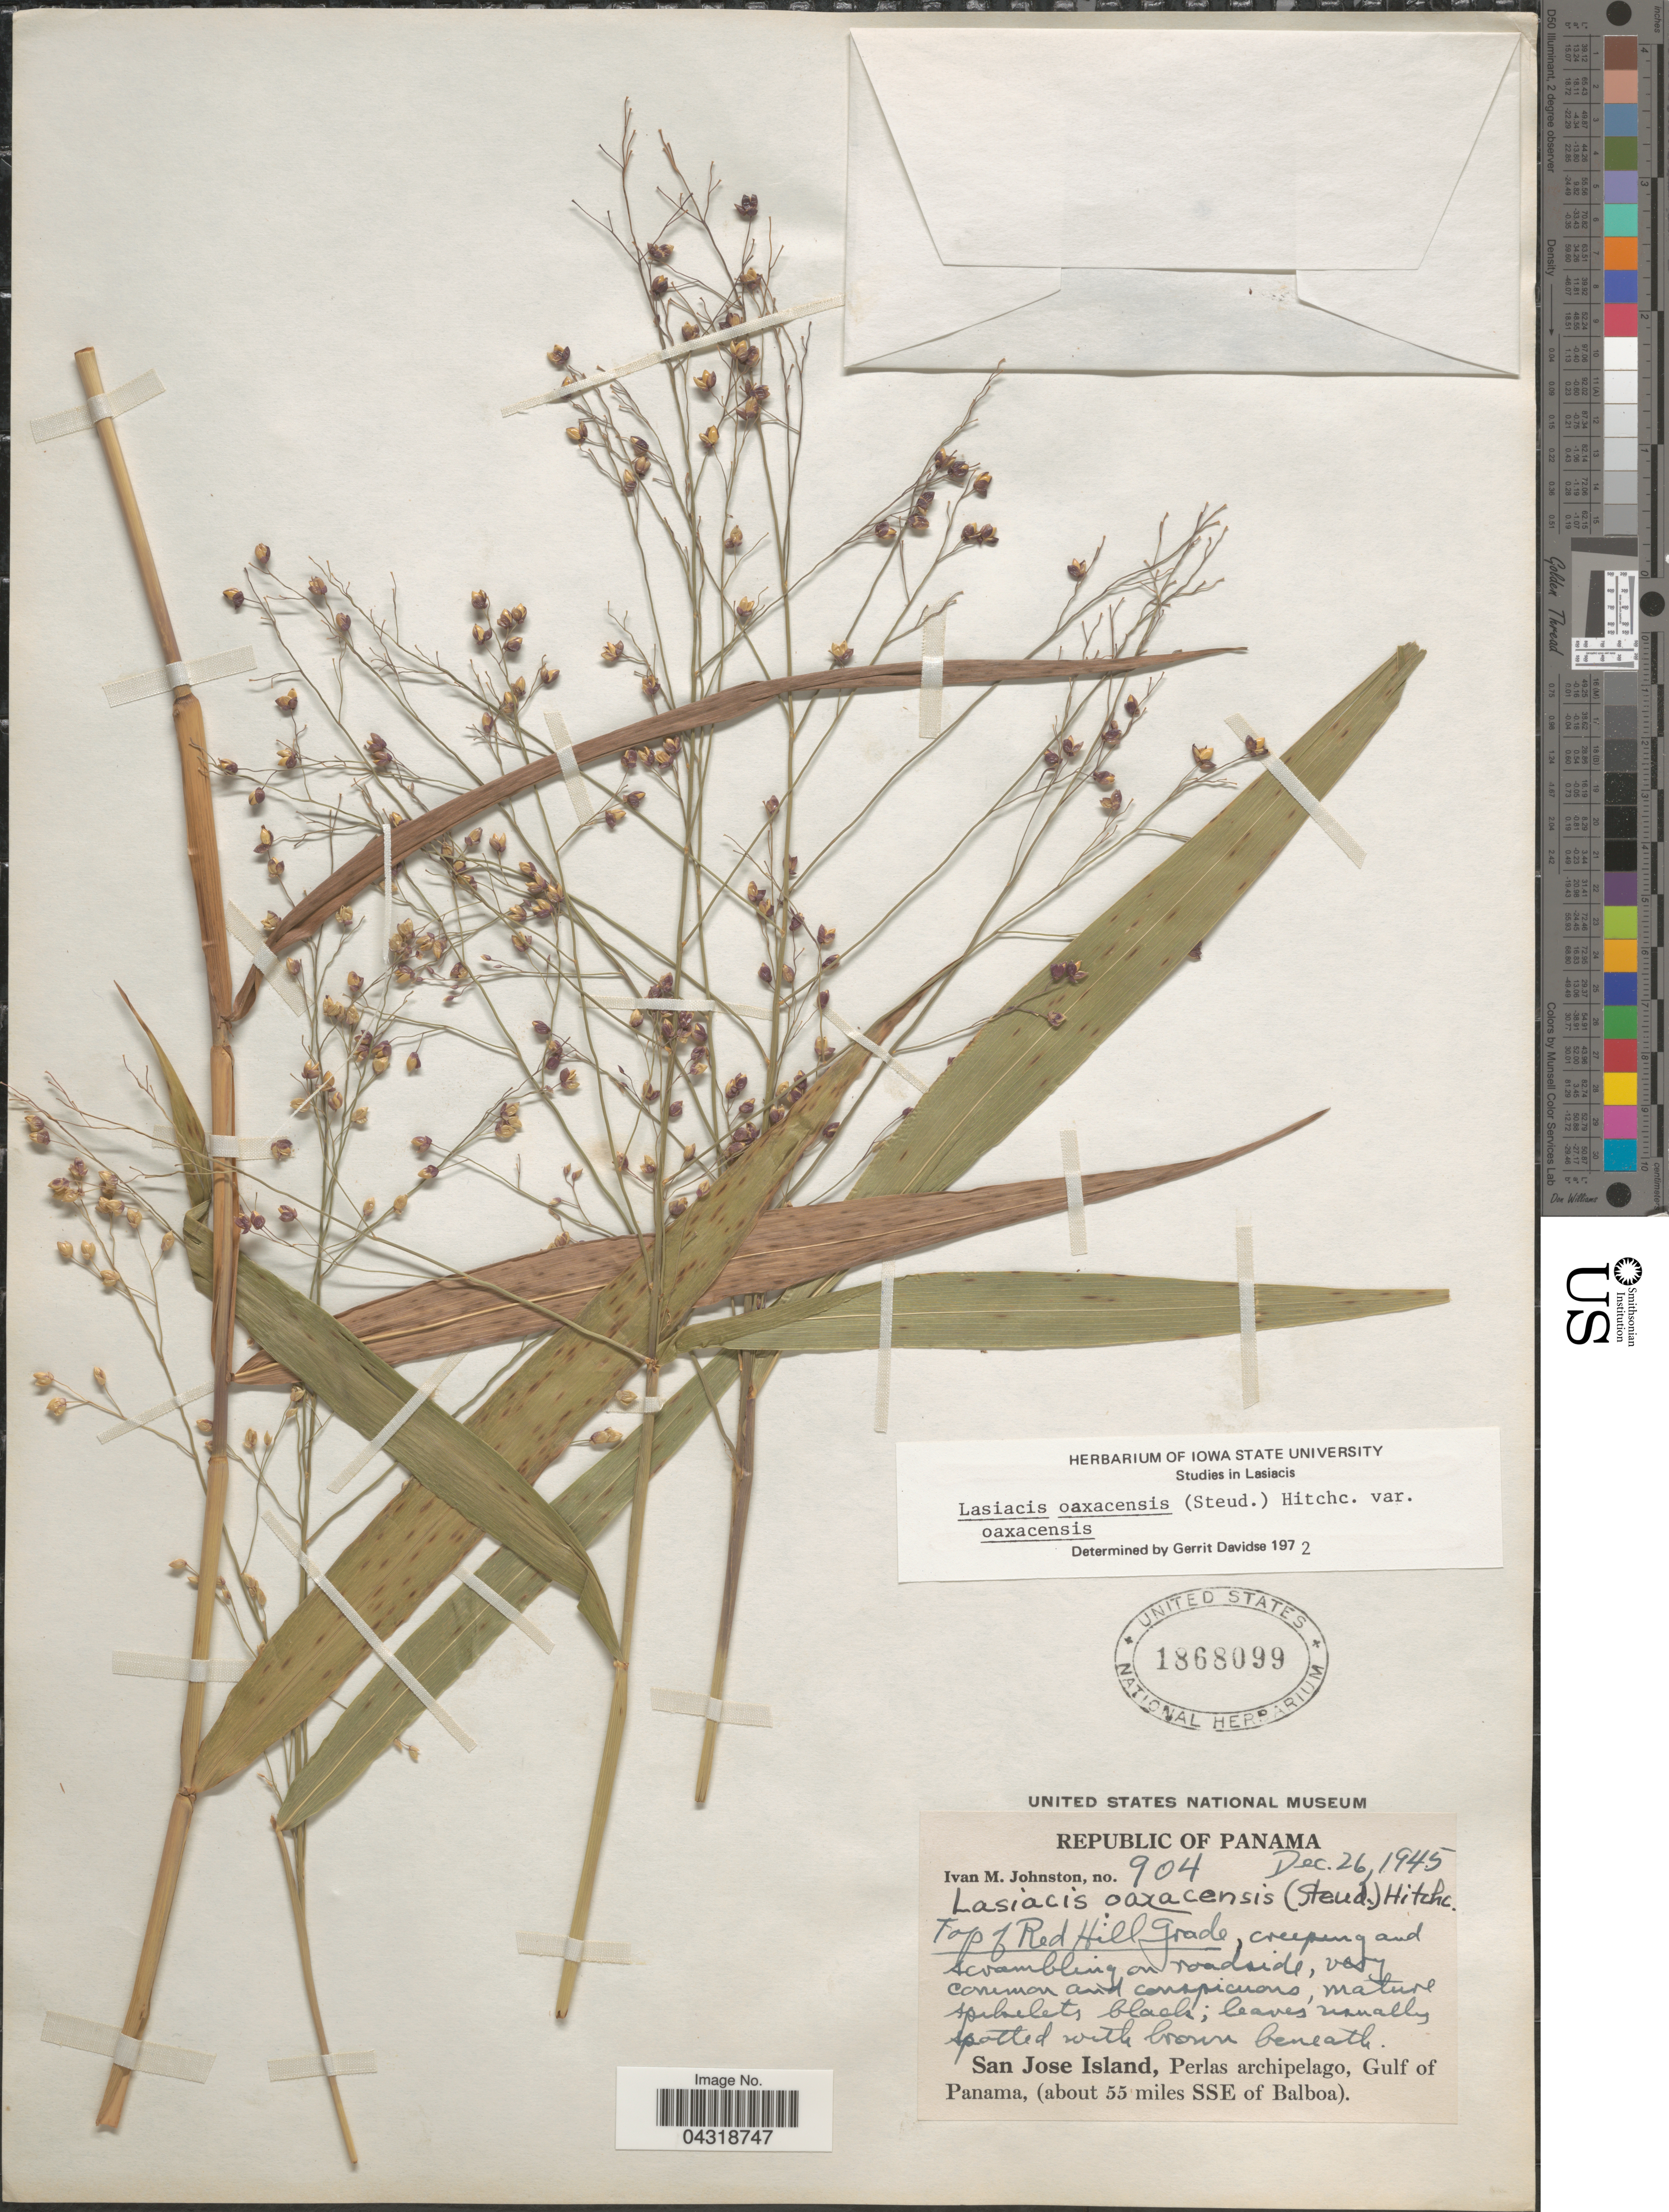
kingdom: Plantae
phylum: Tracheophyta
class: Liliopsida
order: Poales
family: Poaceae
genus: Lasiacis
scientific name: Lasiacis oaxacensis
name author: (Steud.) Hitchc.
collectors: I.M. Johnston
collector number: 904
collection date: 1945-12-26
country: Panama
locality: Top of Red Hill Grade. San Jose Island, Perlas archipelago, Gulf of Panama, (about 55 miles SSE of Balboa).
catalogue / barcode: US 1868099